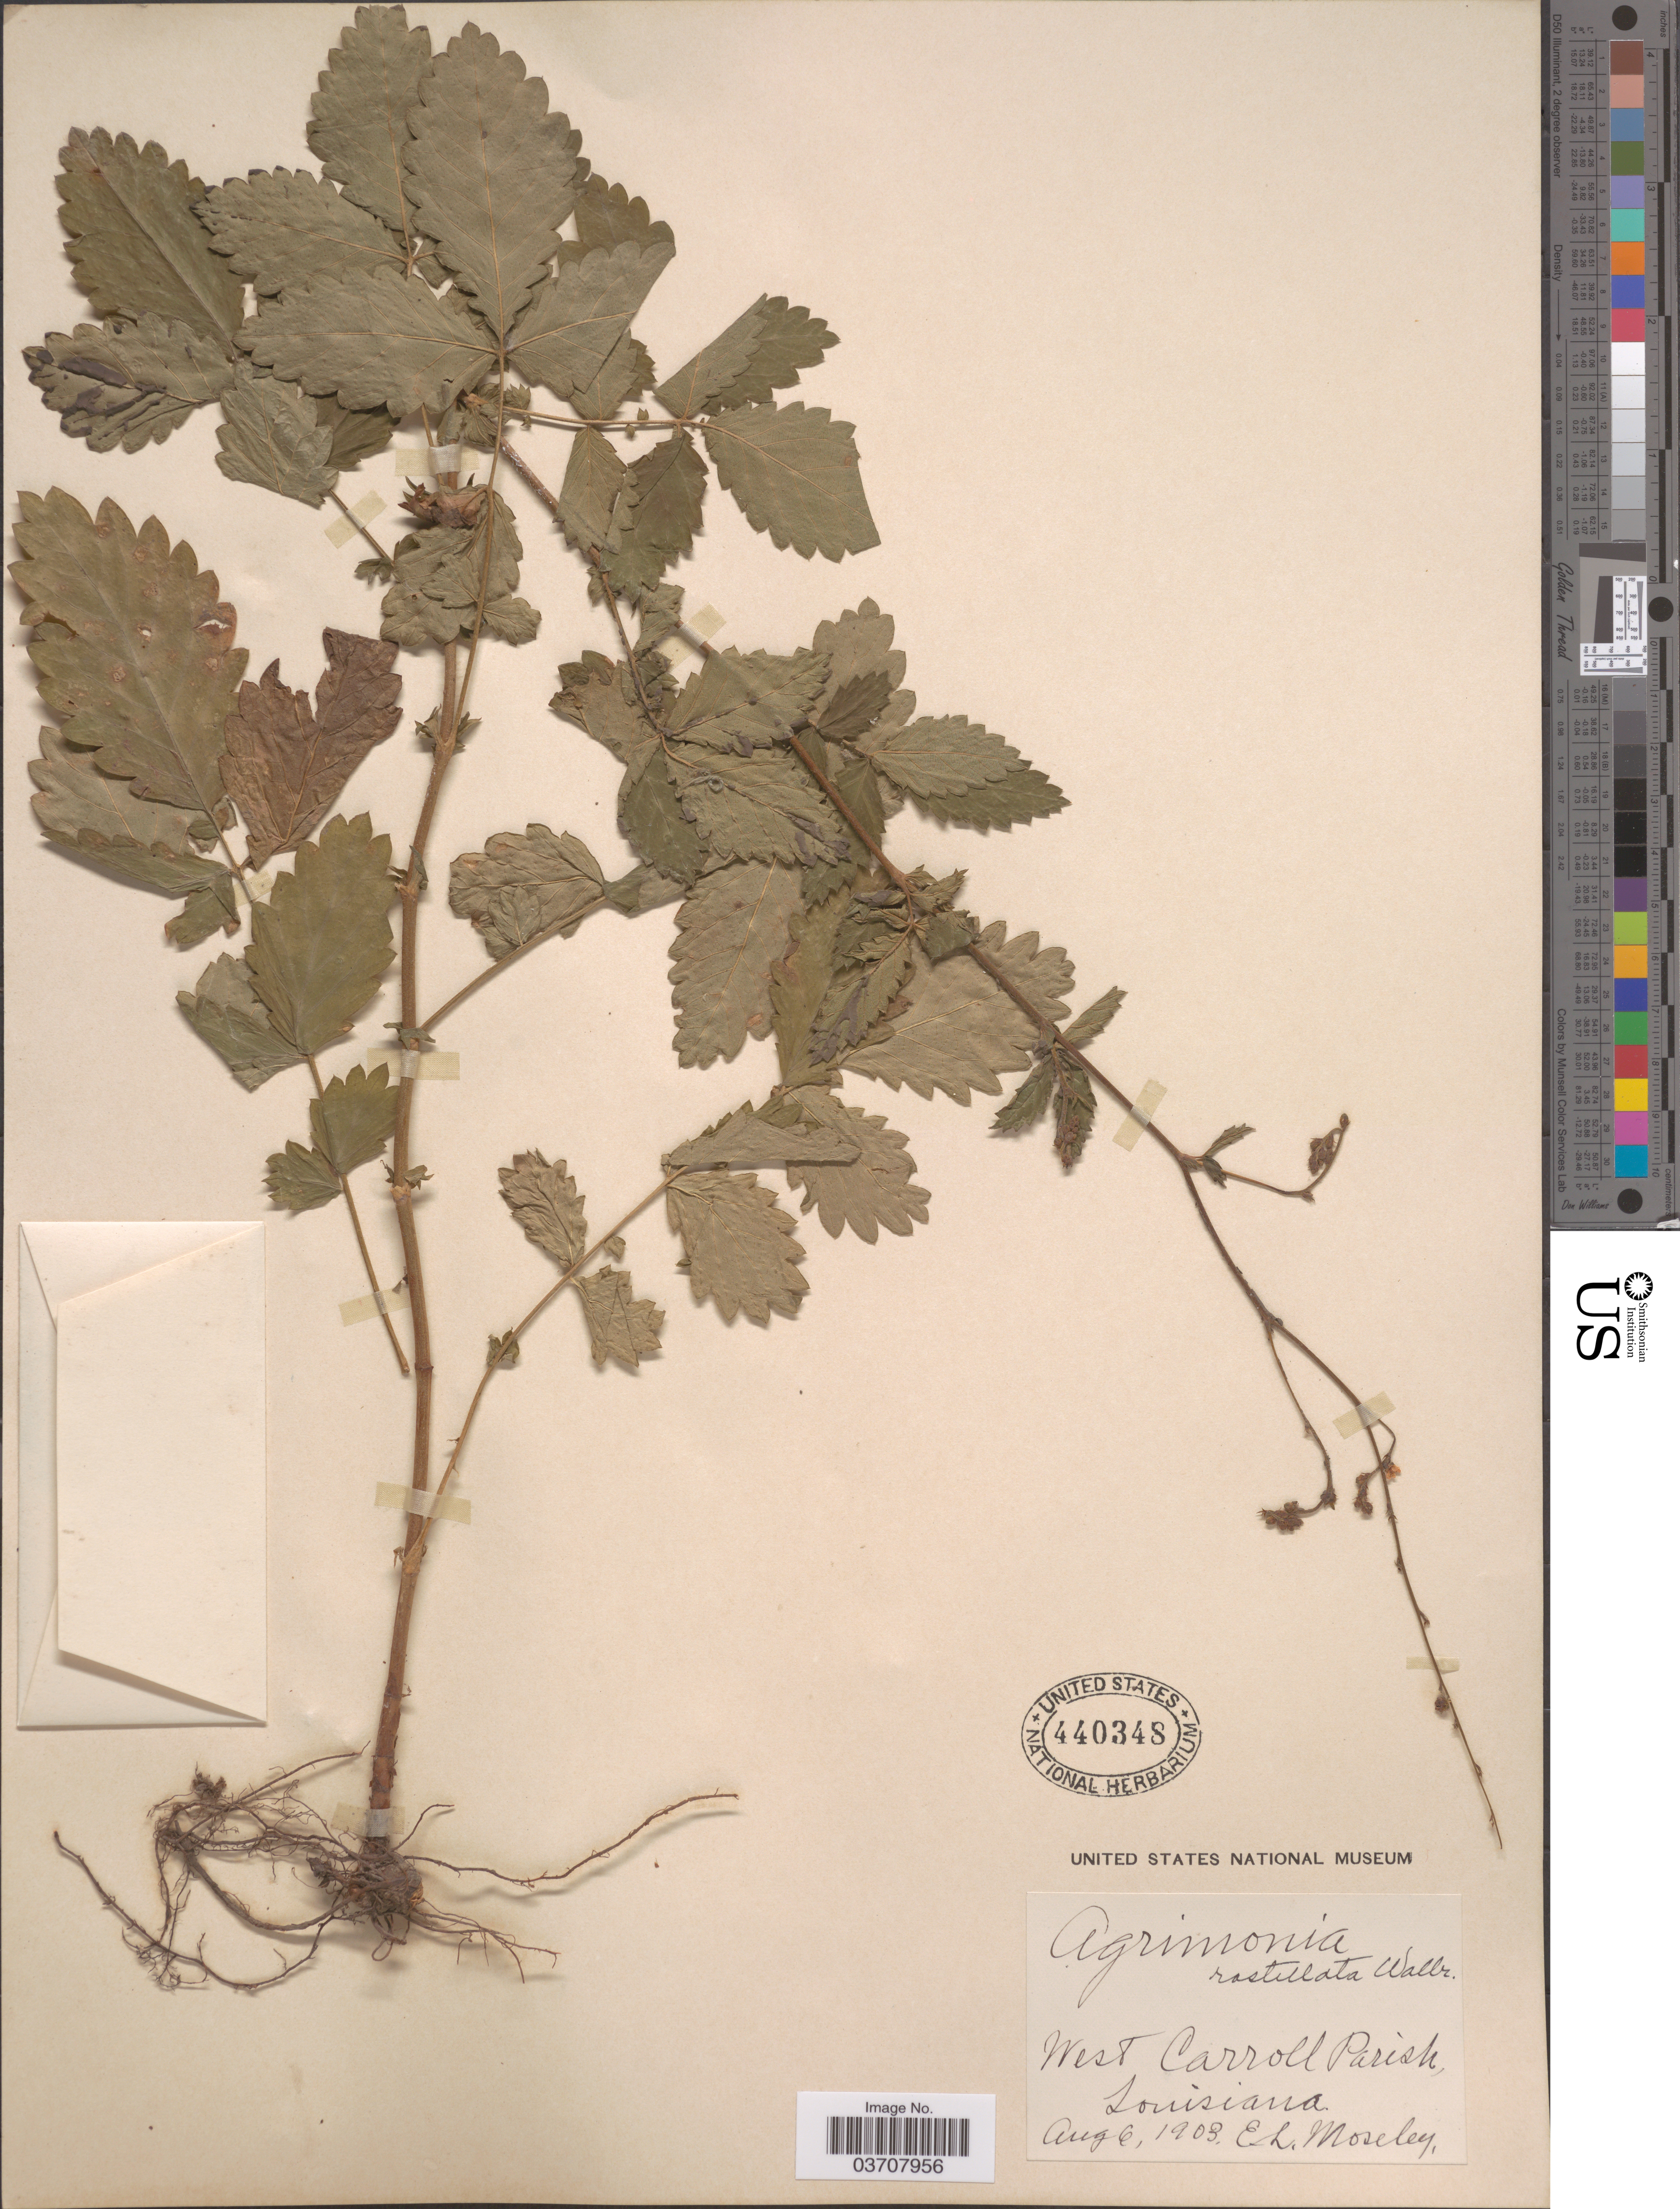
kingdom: Plantae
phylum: Tracheophyta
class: Magnoliopsida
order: Rosales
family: Rosaceae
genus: Agrimonia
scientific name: Agrimonia rostellata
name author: Wallr.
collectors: E. Moseley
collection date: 1903-08-06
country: United States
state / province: Louisiana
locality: West Carroll Parish.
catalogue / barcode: US 440348